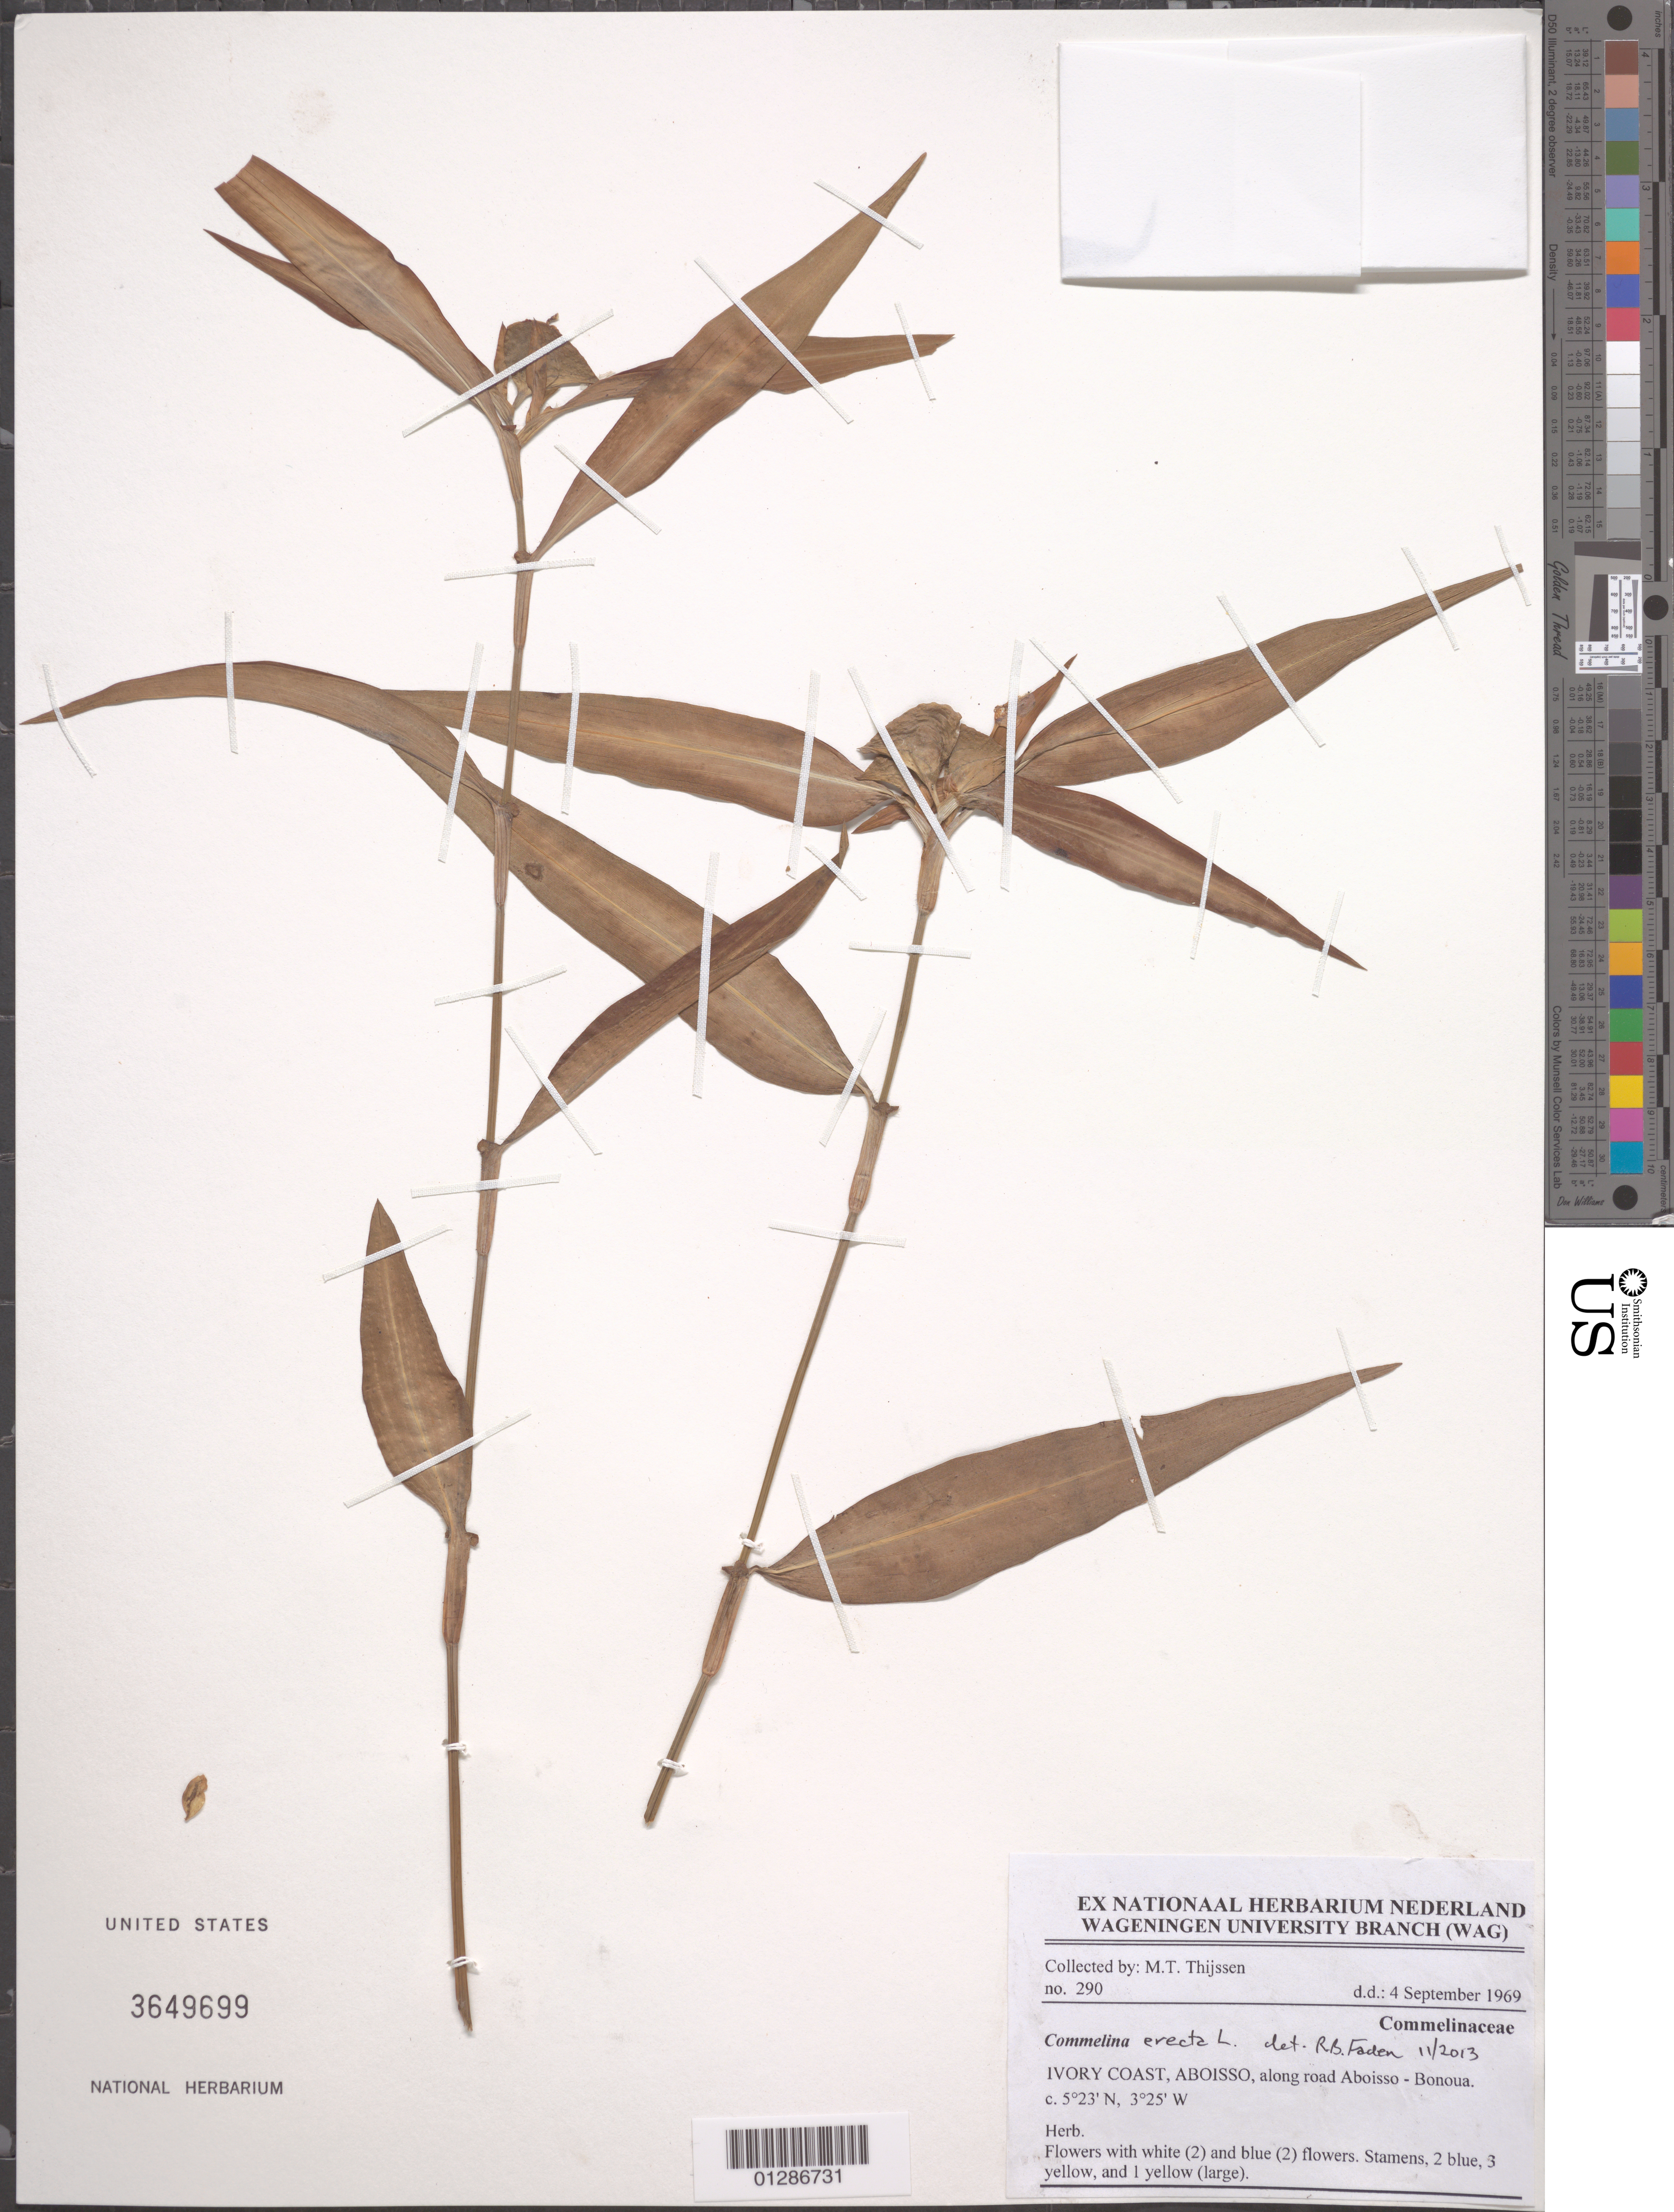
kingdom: Plantae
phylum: Tracheophyta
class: Liliopsida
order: Commelinales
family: Commelinaceae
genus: Commelina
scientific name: Commelina erecta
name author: L.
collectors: M. Thijssen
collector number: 290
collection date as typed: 4 Sep 1969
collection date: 1969-09-04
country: Ivory Coast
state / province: Comoe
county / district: Aboisso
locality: Along road Aboisso-Bonoua.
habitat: Herb.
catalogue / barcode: US 3649699